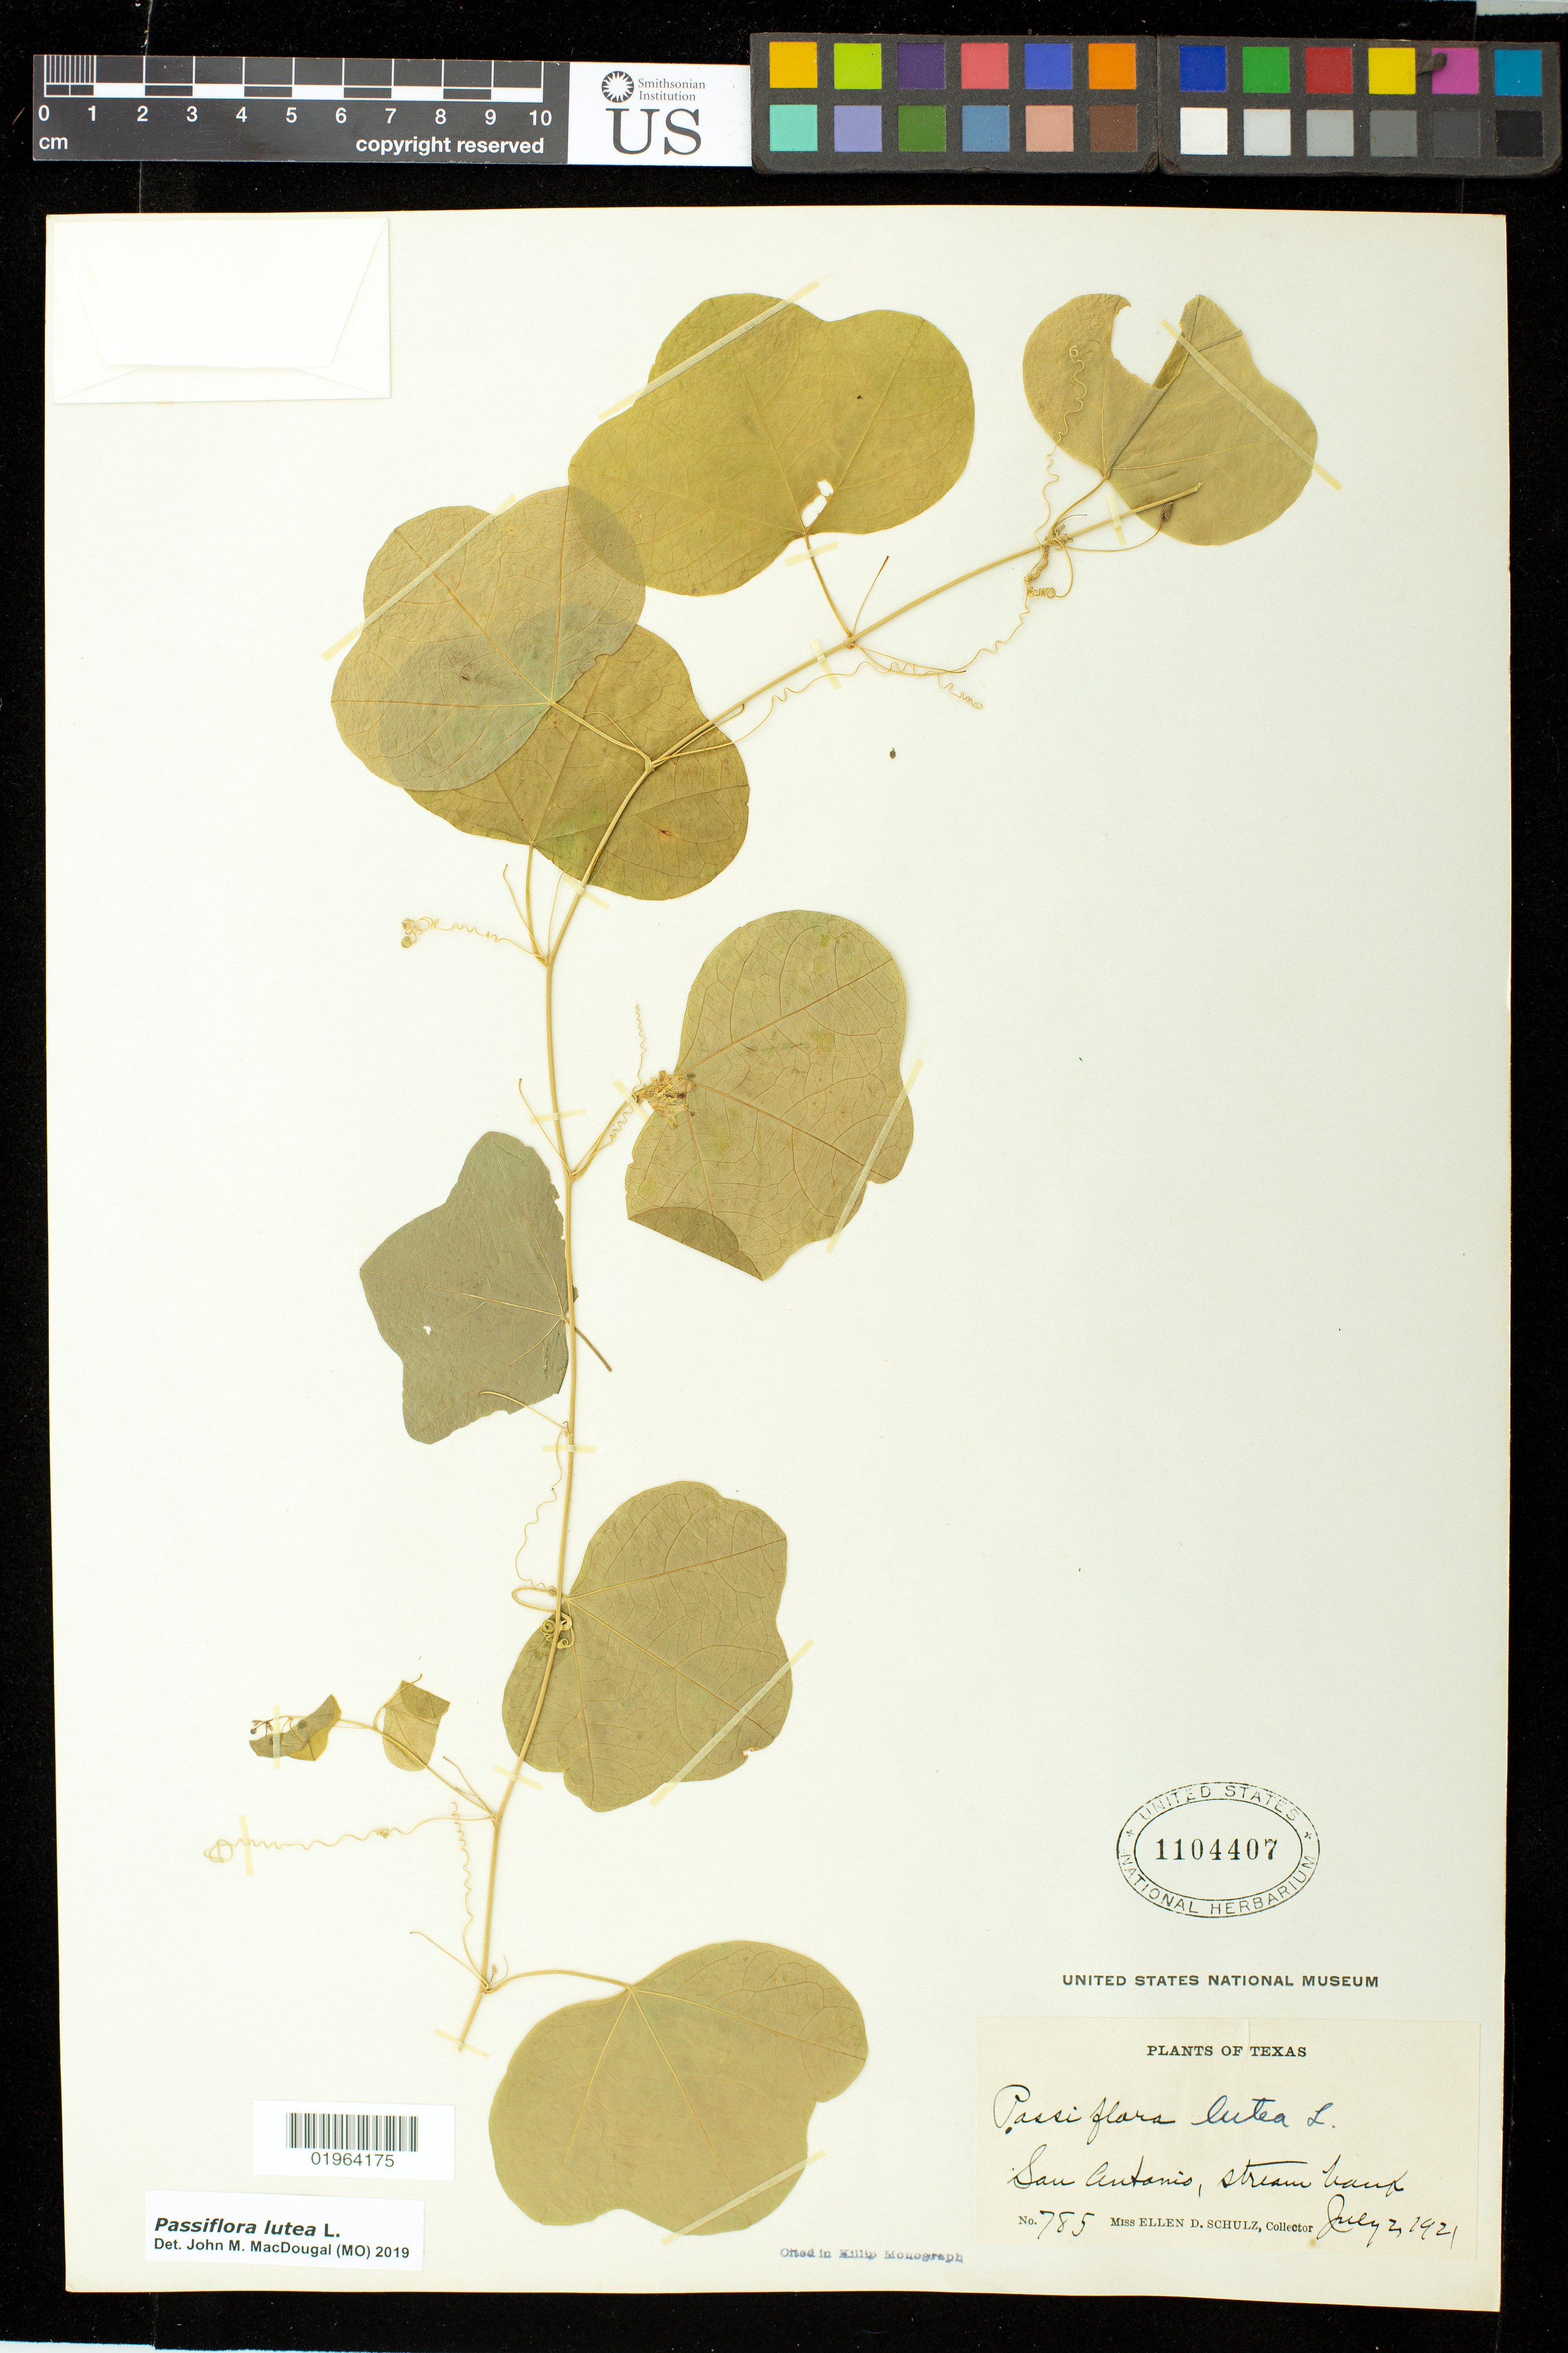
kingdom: Plantae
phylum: Tracheophyta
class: Magnoliopsida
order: Malpighiales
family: Passifloraceae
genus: Passiflora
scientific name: Passiflora lutea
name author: L.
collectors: E. D. Schulz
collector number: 785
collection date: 1921-07-02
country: United States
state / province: Texas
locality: San Antonio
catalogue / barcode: US 1104407